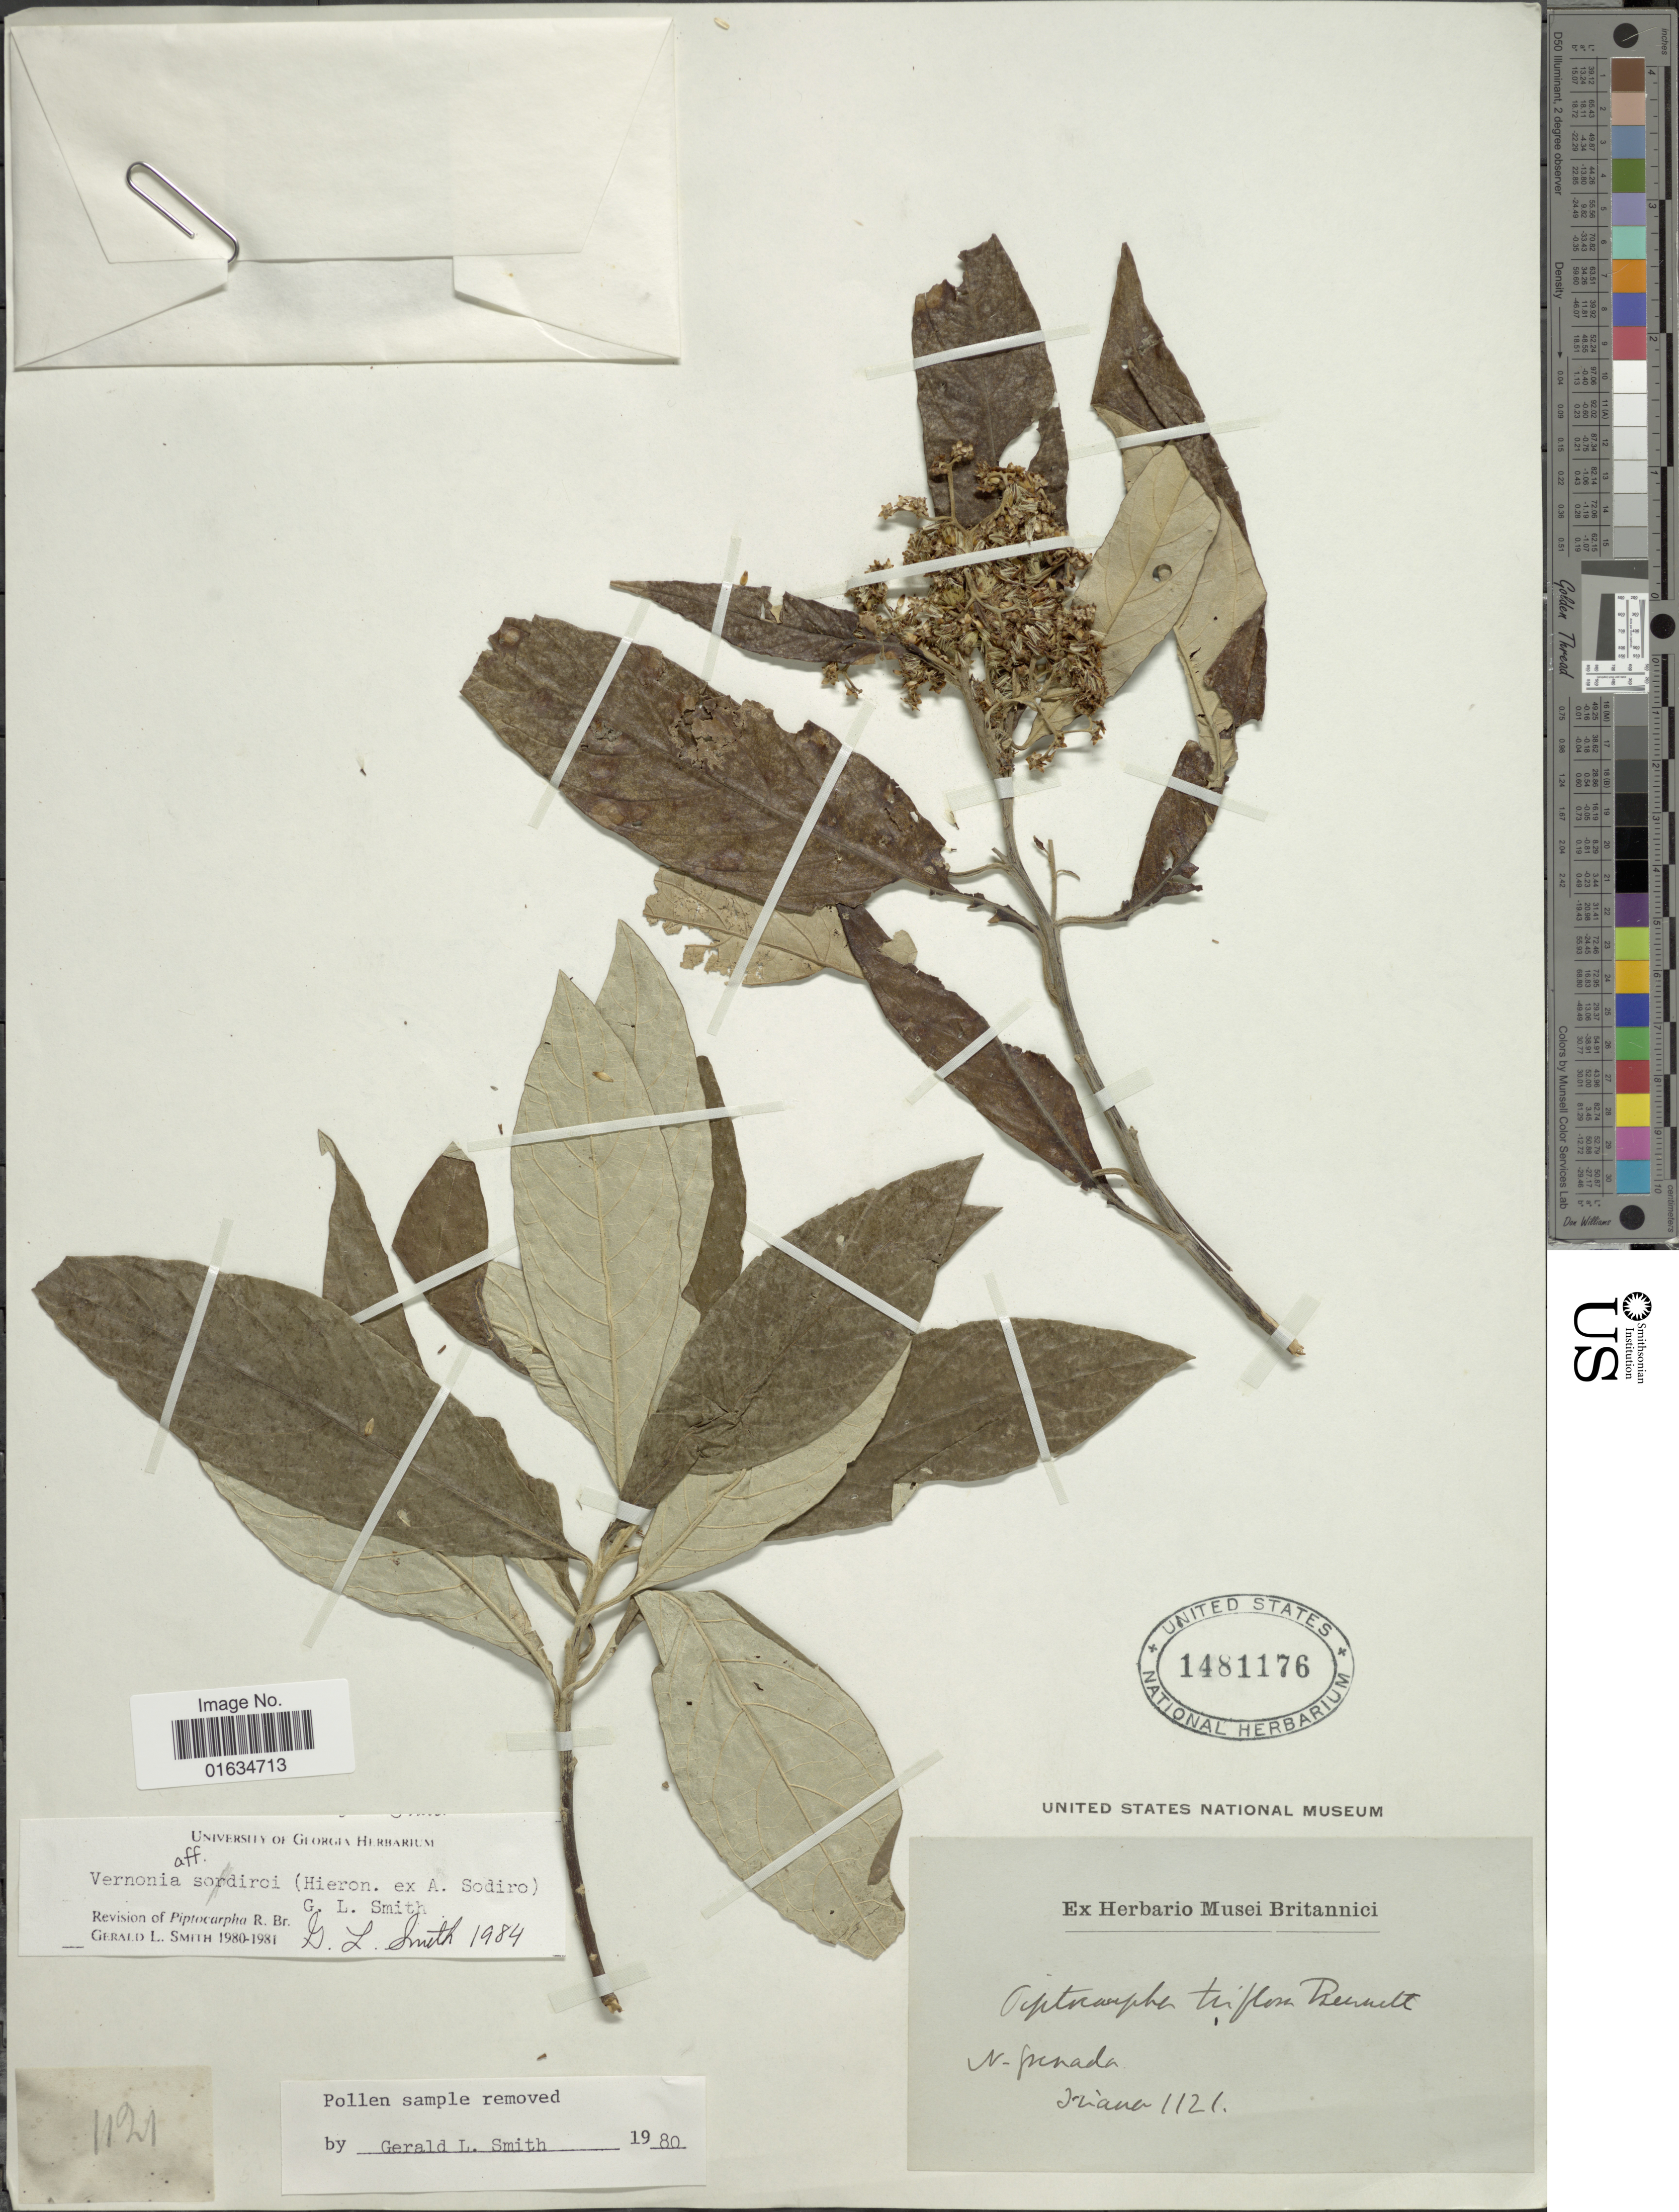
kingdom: Plantae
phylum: Tracheophyta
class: Magnoliopsida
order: Asterales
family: Asteraceae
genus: Critoniopsis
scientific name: Critoniopsis cuatrecasasii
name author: H. Rob.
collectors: J. Triana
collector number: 1121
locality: N. Grenada.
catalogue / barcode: US 1481176